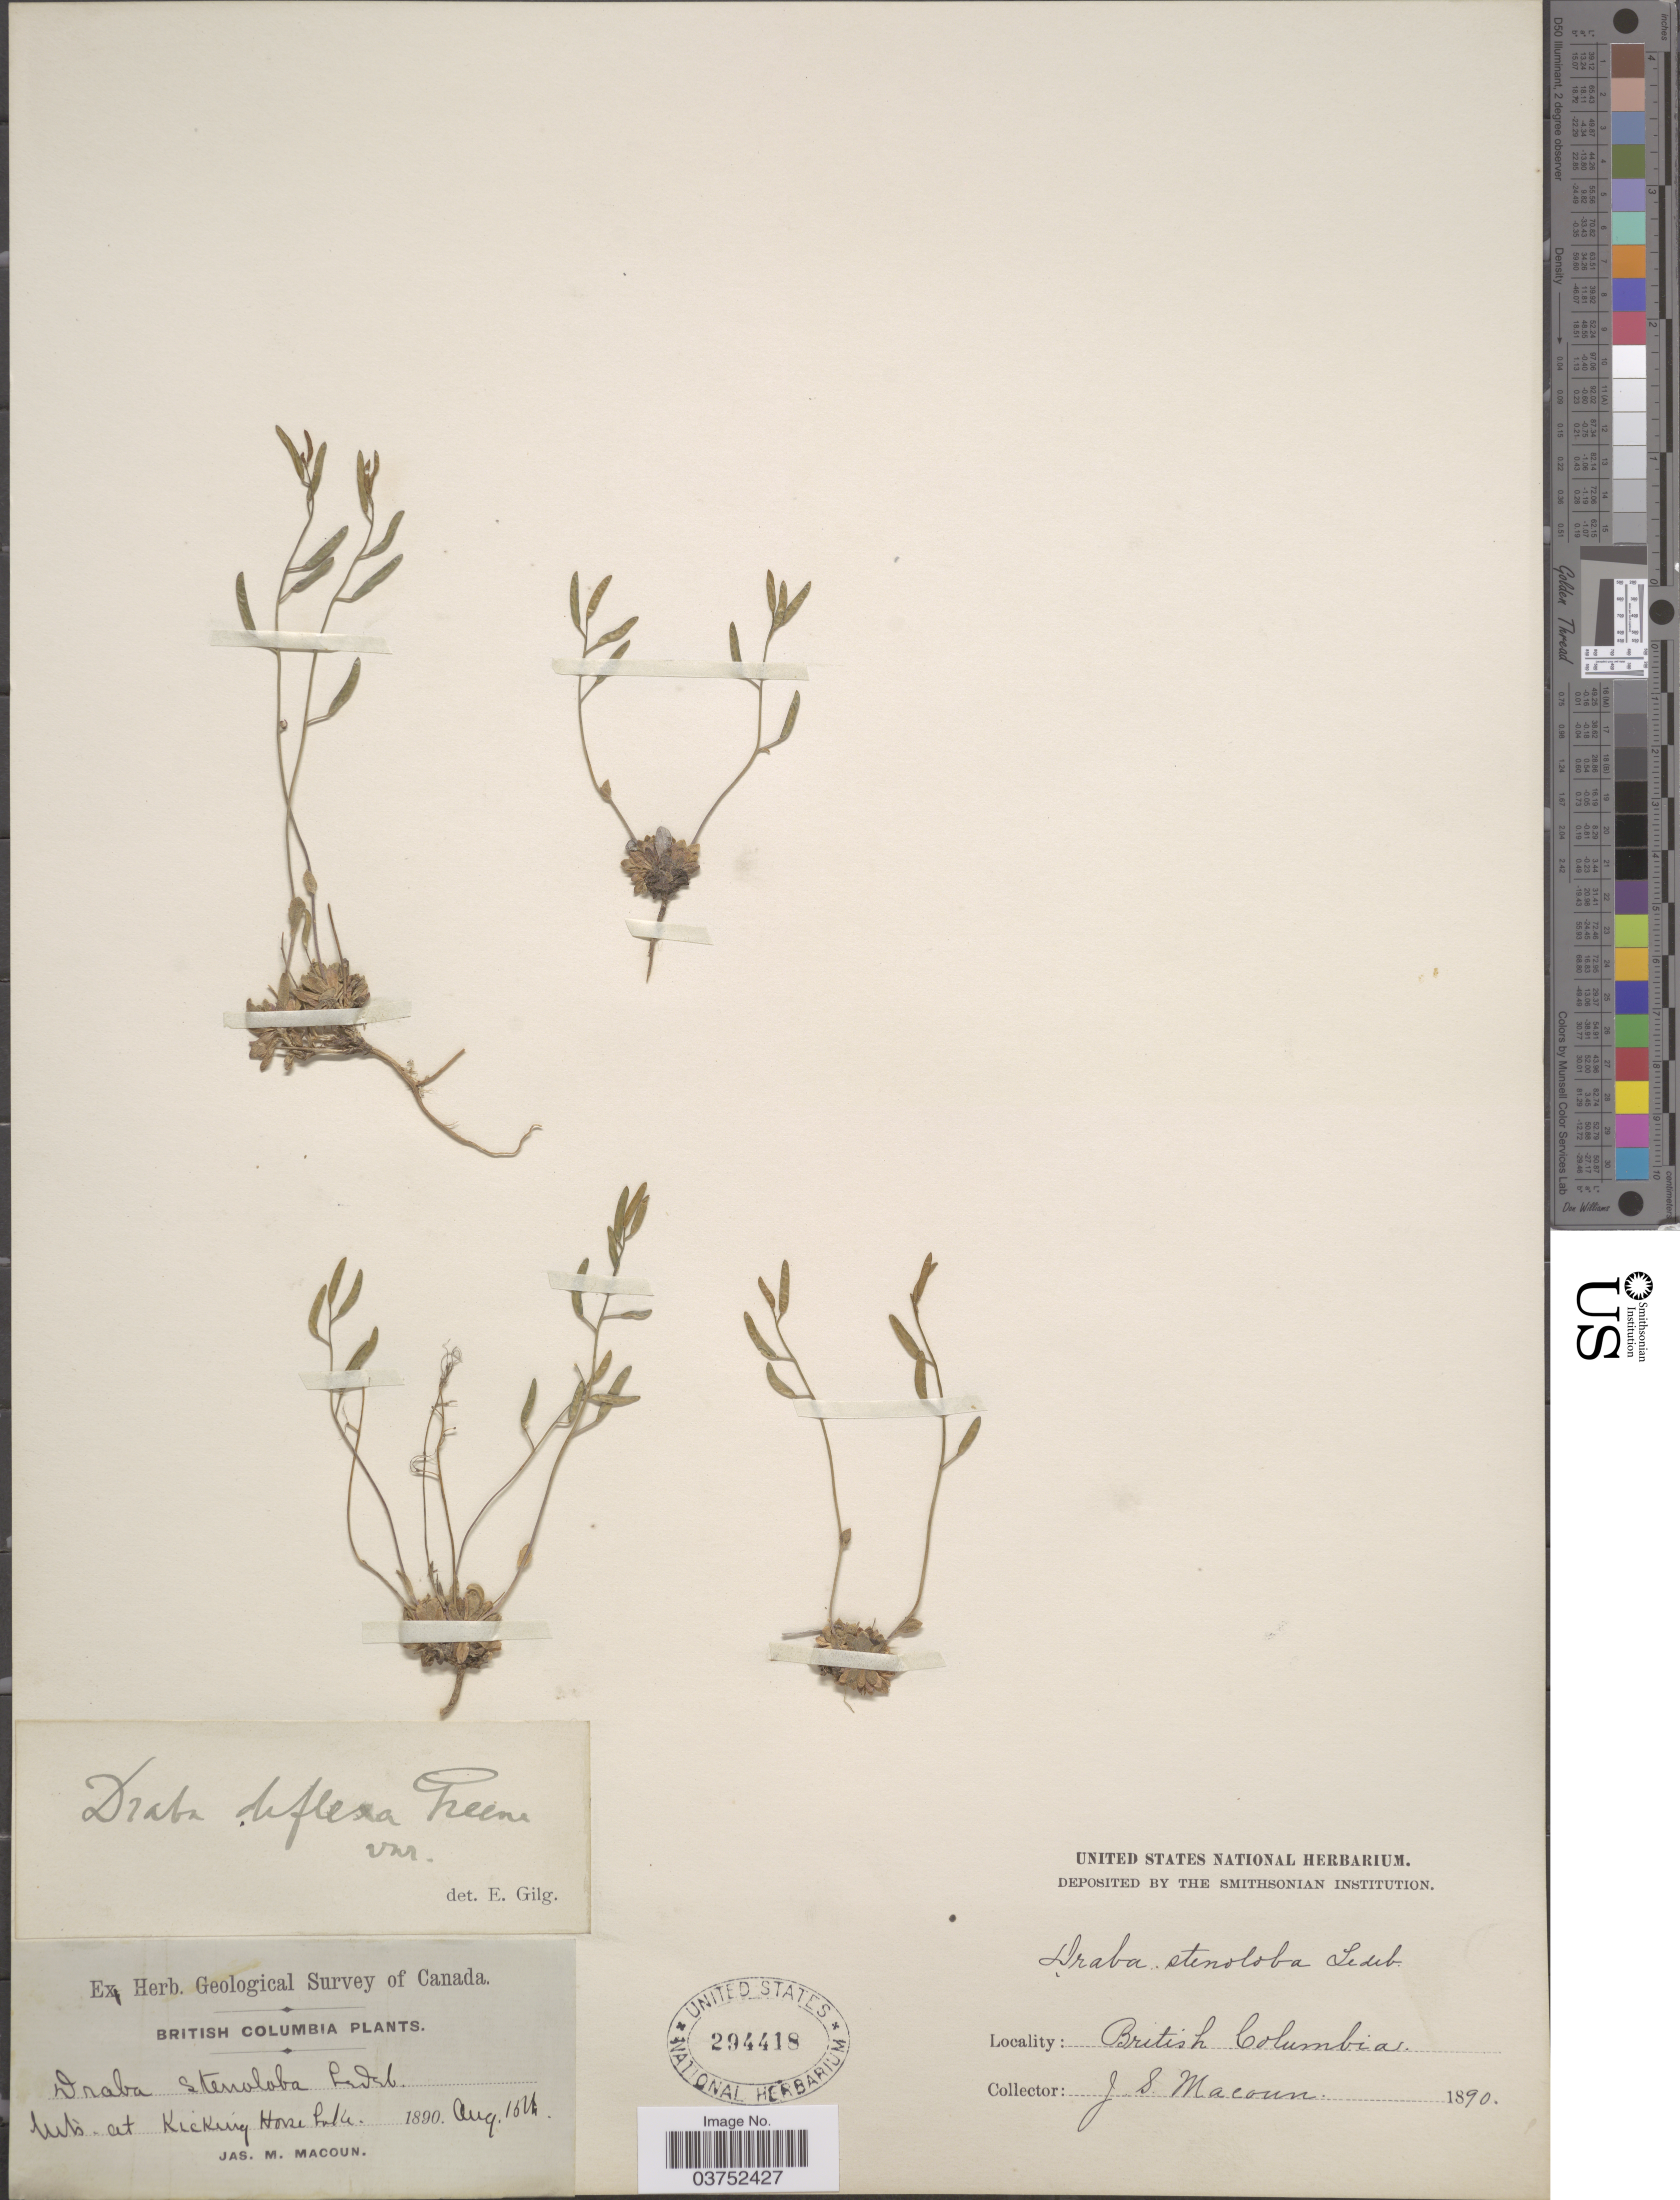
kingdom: Plantae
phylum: Tracheophyta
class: Magnoliopsida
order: Brassicales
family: Brassicaceae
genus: Draba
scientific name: Draba stenoloba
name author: Ledeb.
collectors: J. M. Macoun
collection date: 1890-08-15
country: Canada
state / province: British Columbia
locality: Mts. at Kicking Horse Lake.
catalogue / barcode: US 294418